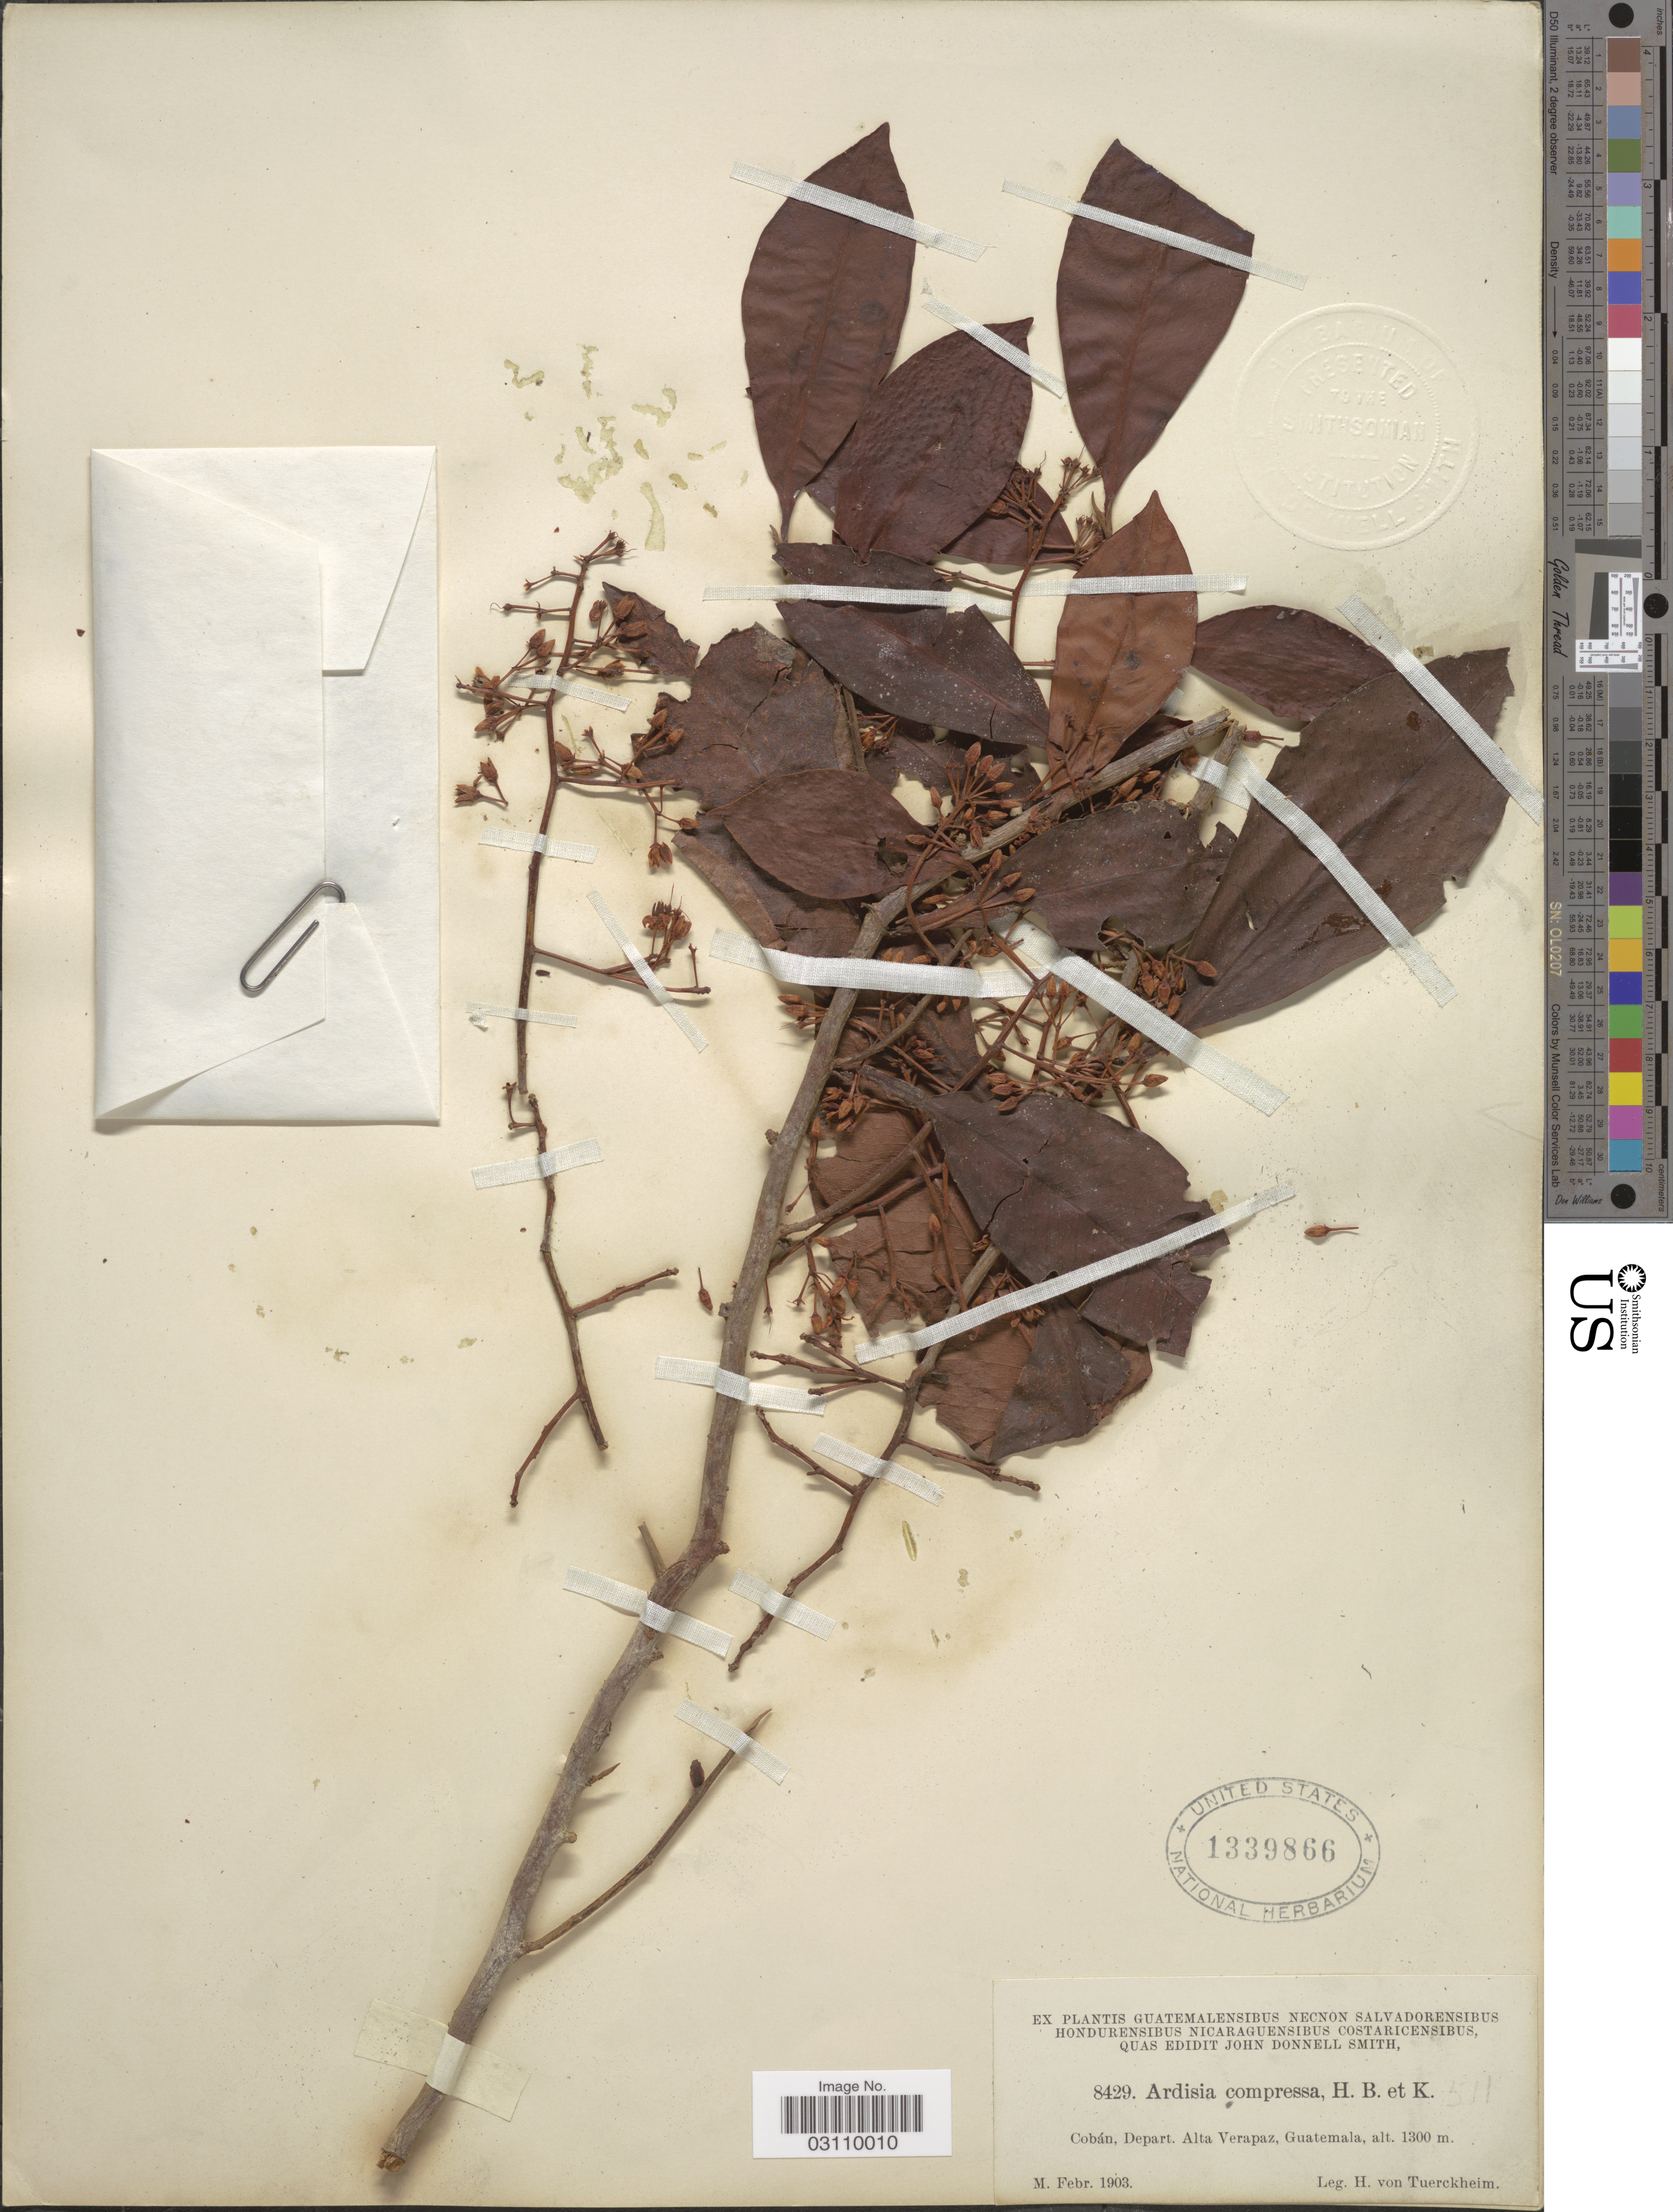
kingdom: Plantae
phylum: Tracheophyta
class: Magnoliopsida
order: Ericales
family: Primulaceae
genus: Ardisia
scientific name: Ardisia compressa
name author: Kunth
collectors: H. von Tuerckheim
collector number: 8429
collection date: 1903-02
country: Guatemala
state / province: Alta Verapaz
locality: Cobán, Depart. Alta Verapaz.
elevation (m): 1300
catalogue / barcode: US 1339866